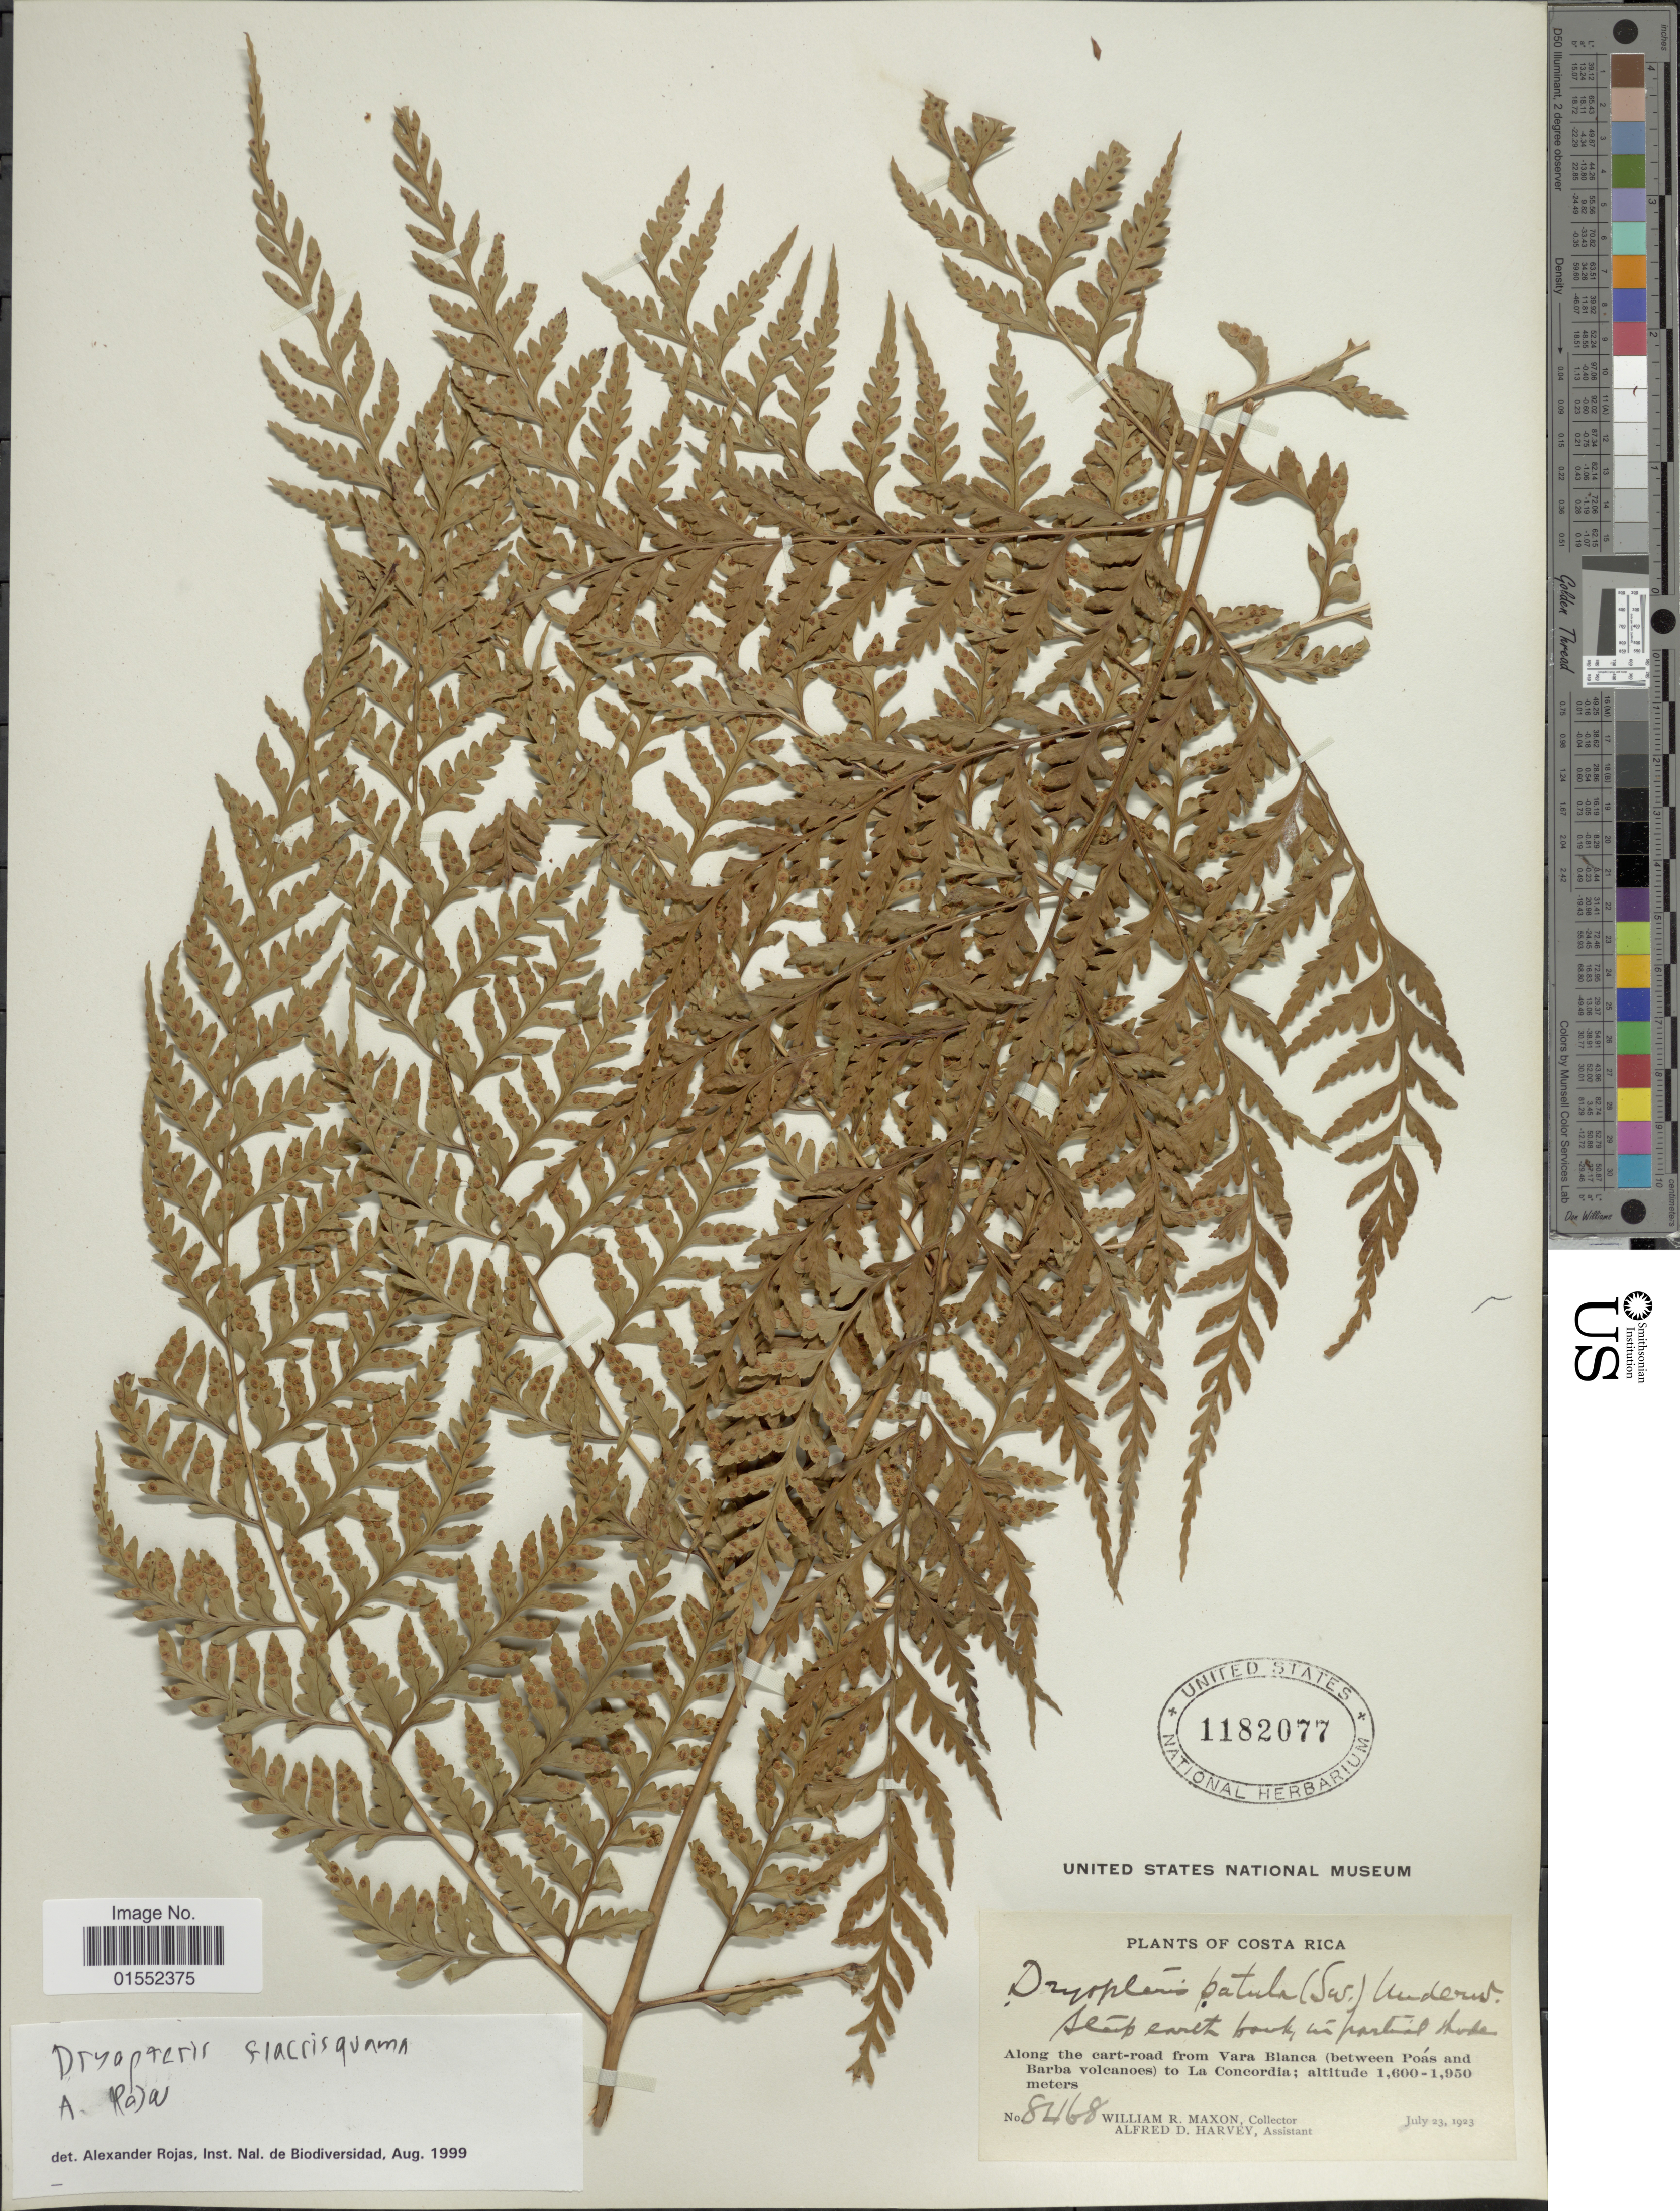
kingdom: Plantae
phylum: Tracheophyta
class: Polypodiopsida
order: Polypodiales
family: Dryopteridaceae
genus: Dryopteris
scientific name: Dryopteris flaccisquama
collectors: W. R. Maxon & A. D. Harvey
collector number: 8468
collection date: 1923-07-23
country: Costa Rica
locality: Along the cart-road from Vara Blanca (between Poás and Barba volcanoes) to La Concordia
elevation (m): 1600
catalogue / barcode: US 1182077